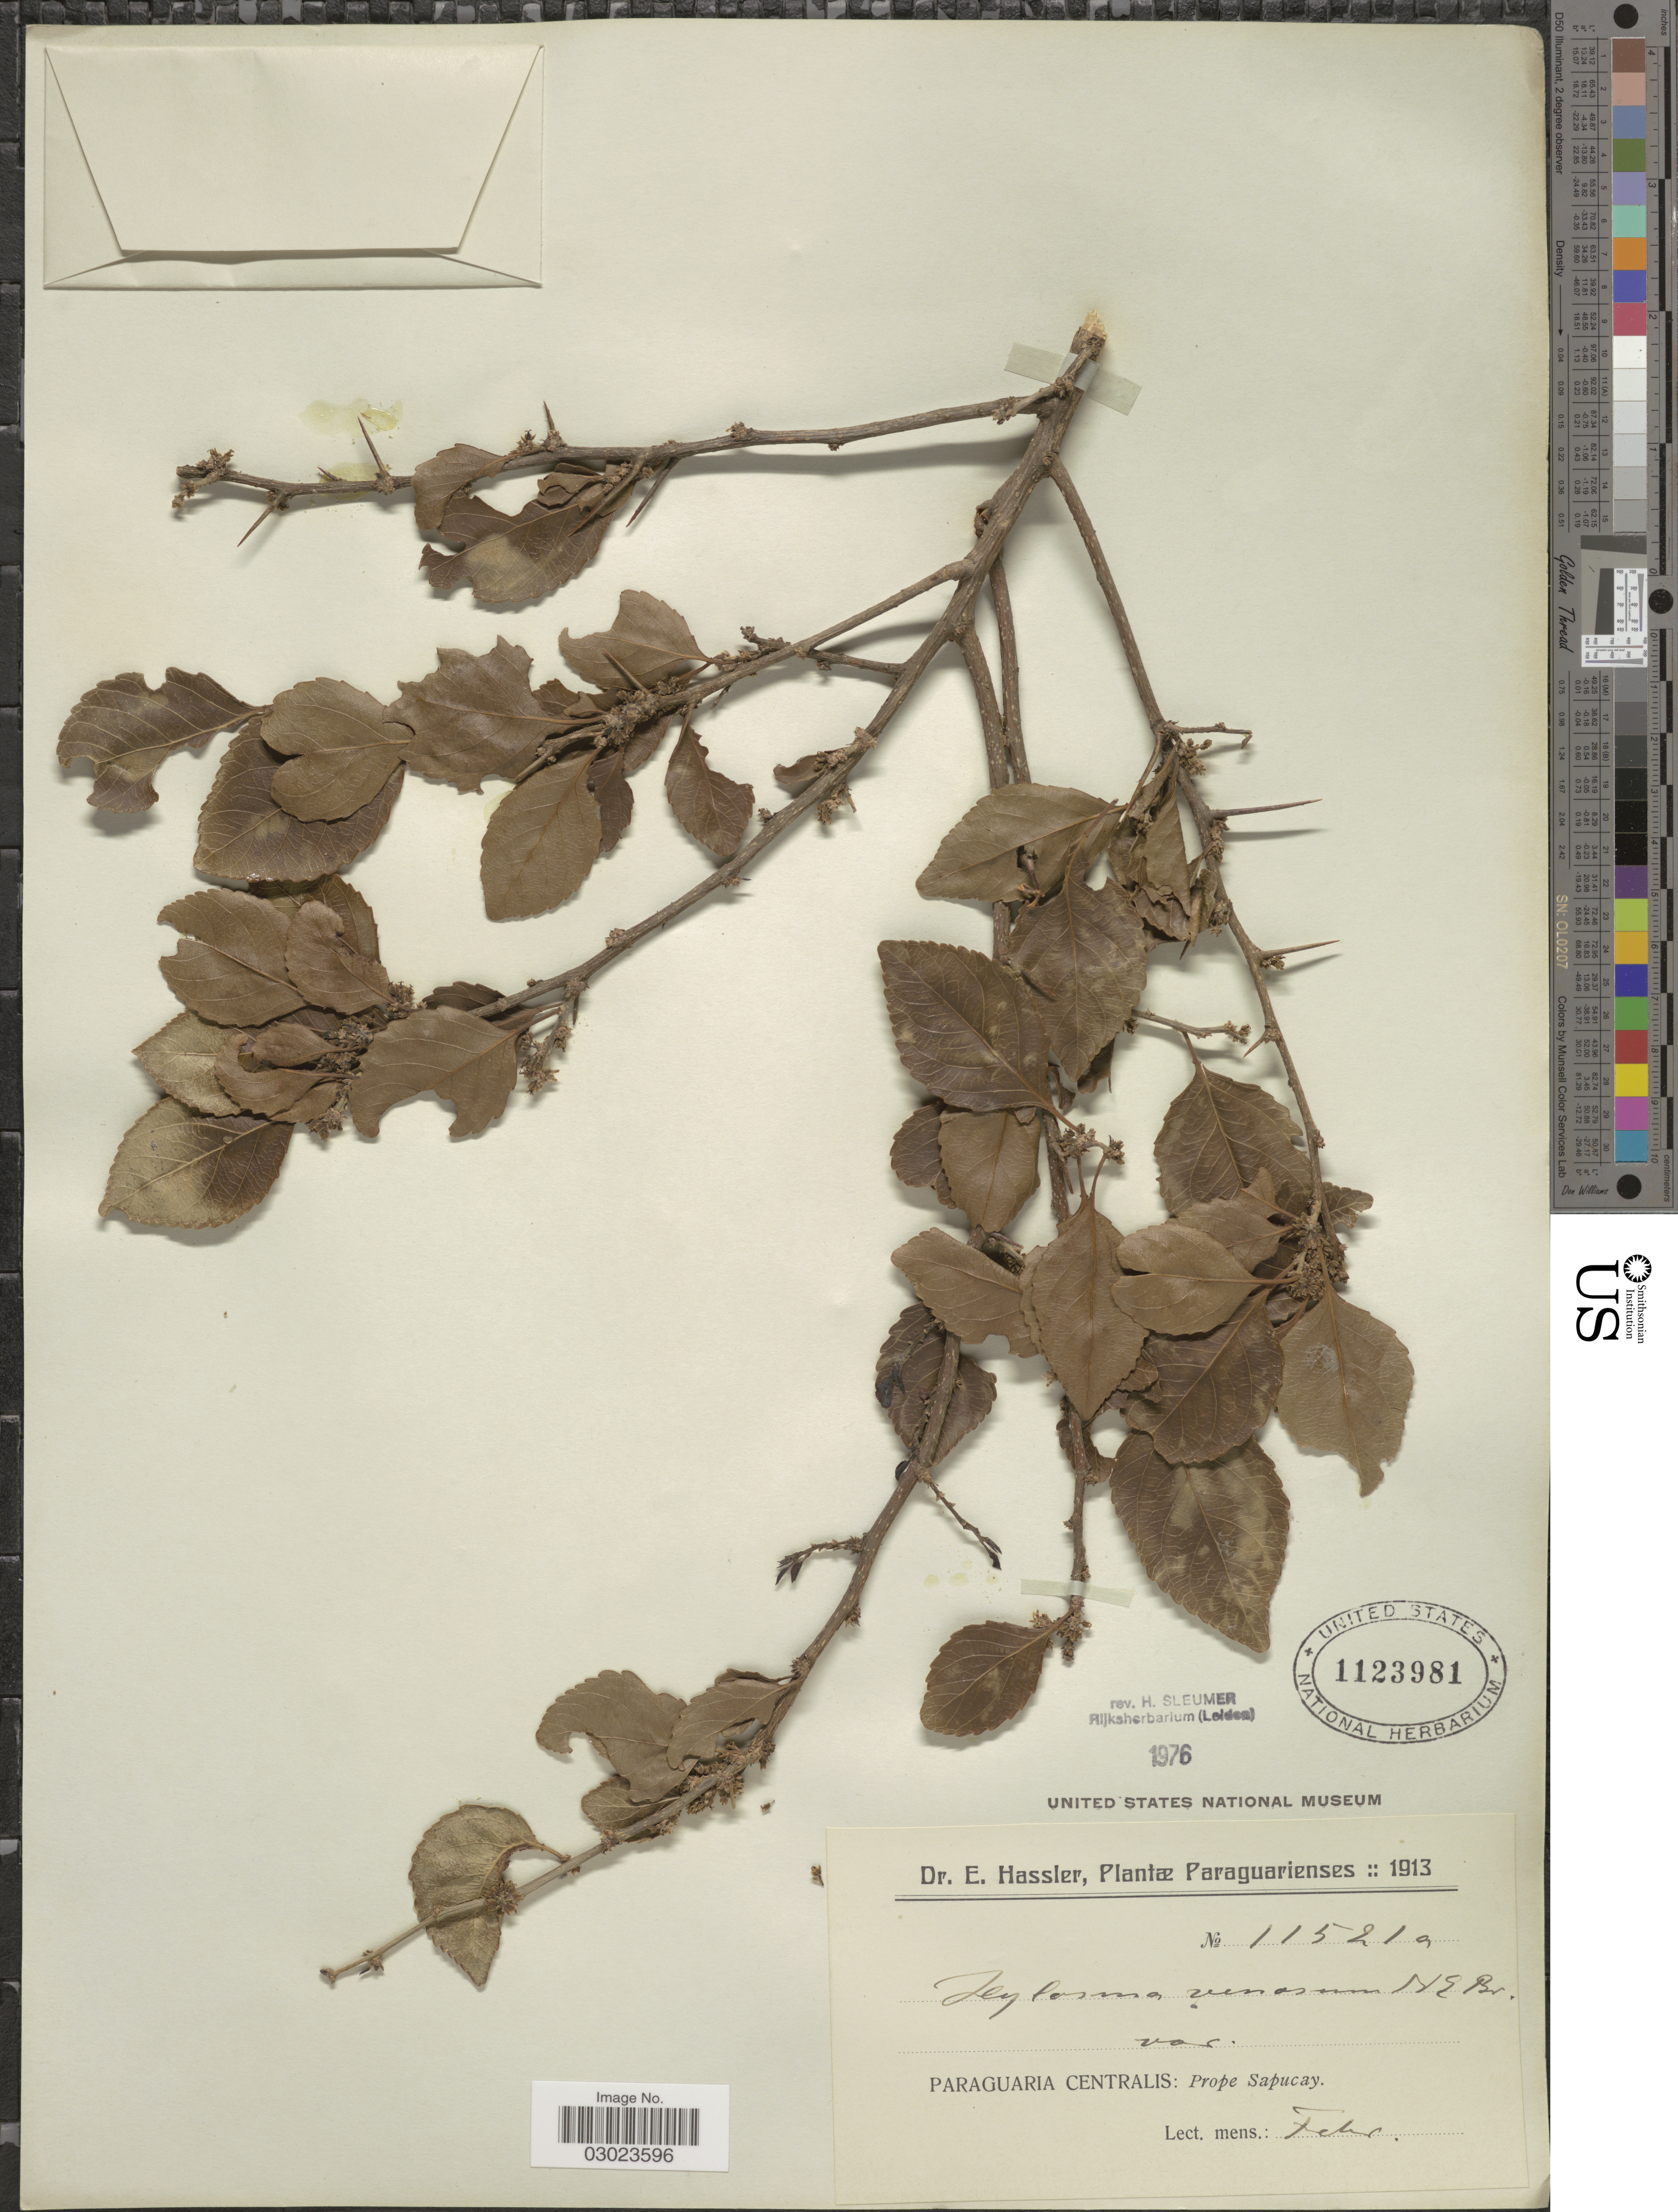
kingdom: Plantae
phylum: Tracheophyta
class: Magnoliopsida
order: Malpighiales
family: Salicaceae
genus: Xylosma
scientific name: Xylosma venosa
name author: N.E. Br.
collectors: E. Hassler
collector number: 11521a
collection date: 1913-02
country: Paraguay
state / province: Central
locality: Paraguaria Centralis: Prope Sapucay.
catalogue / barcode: US 1123981